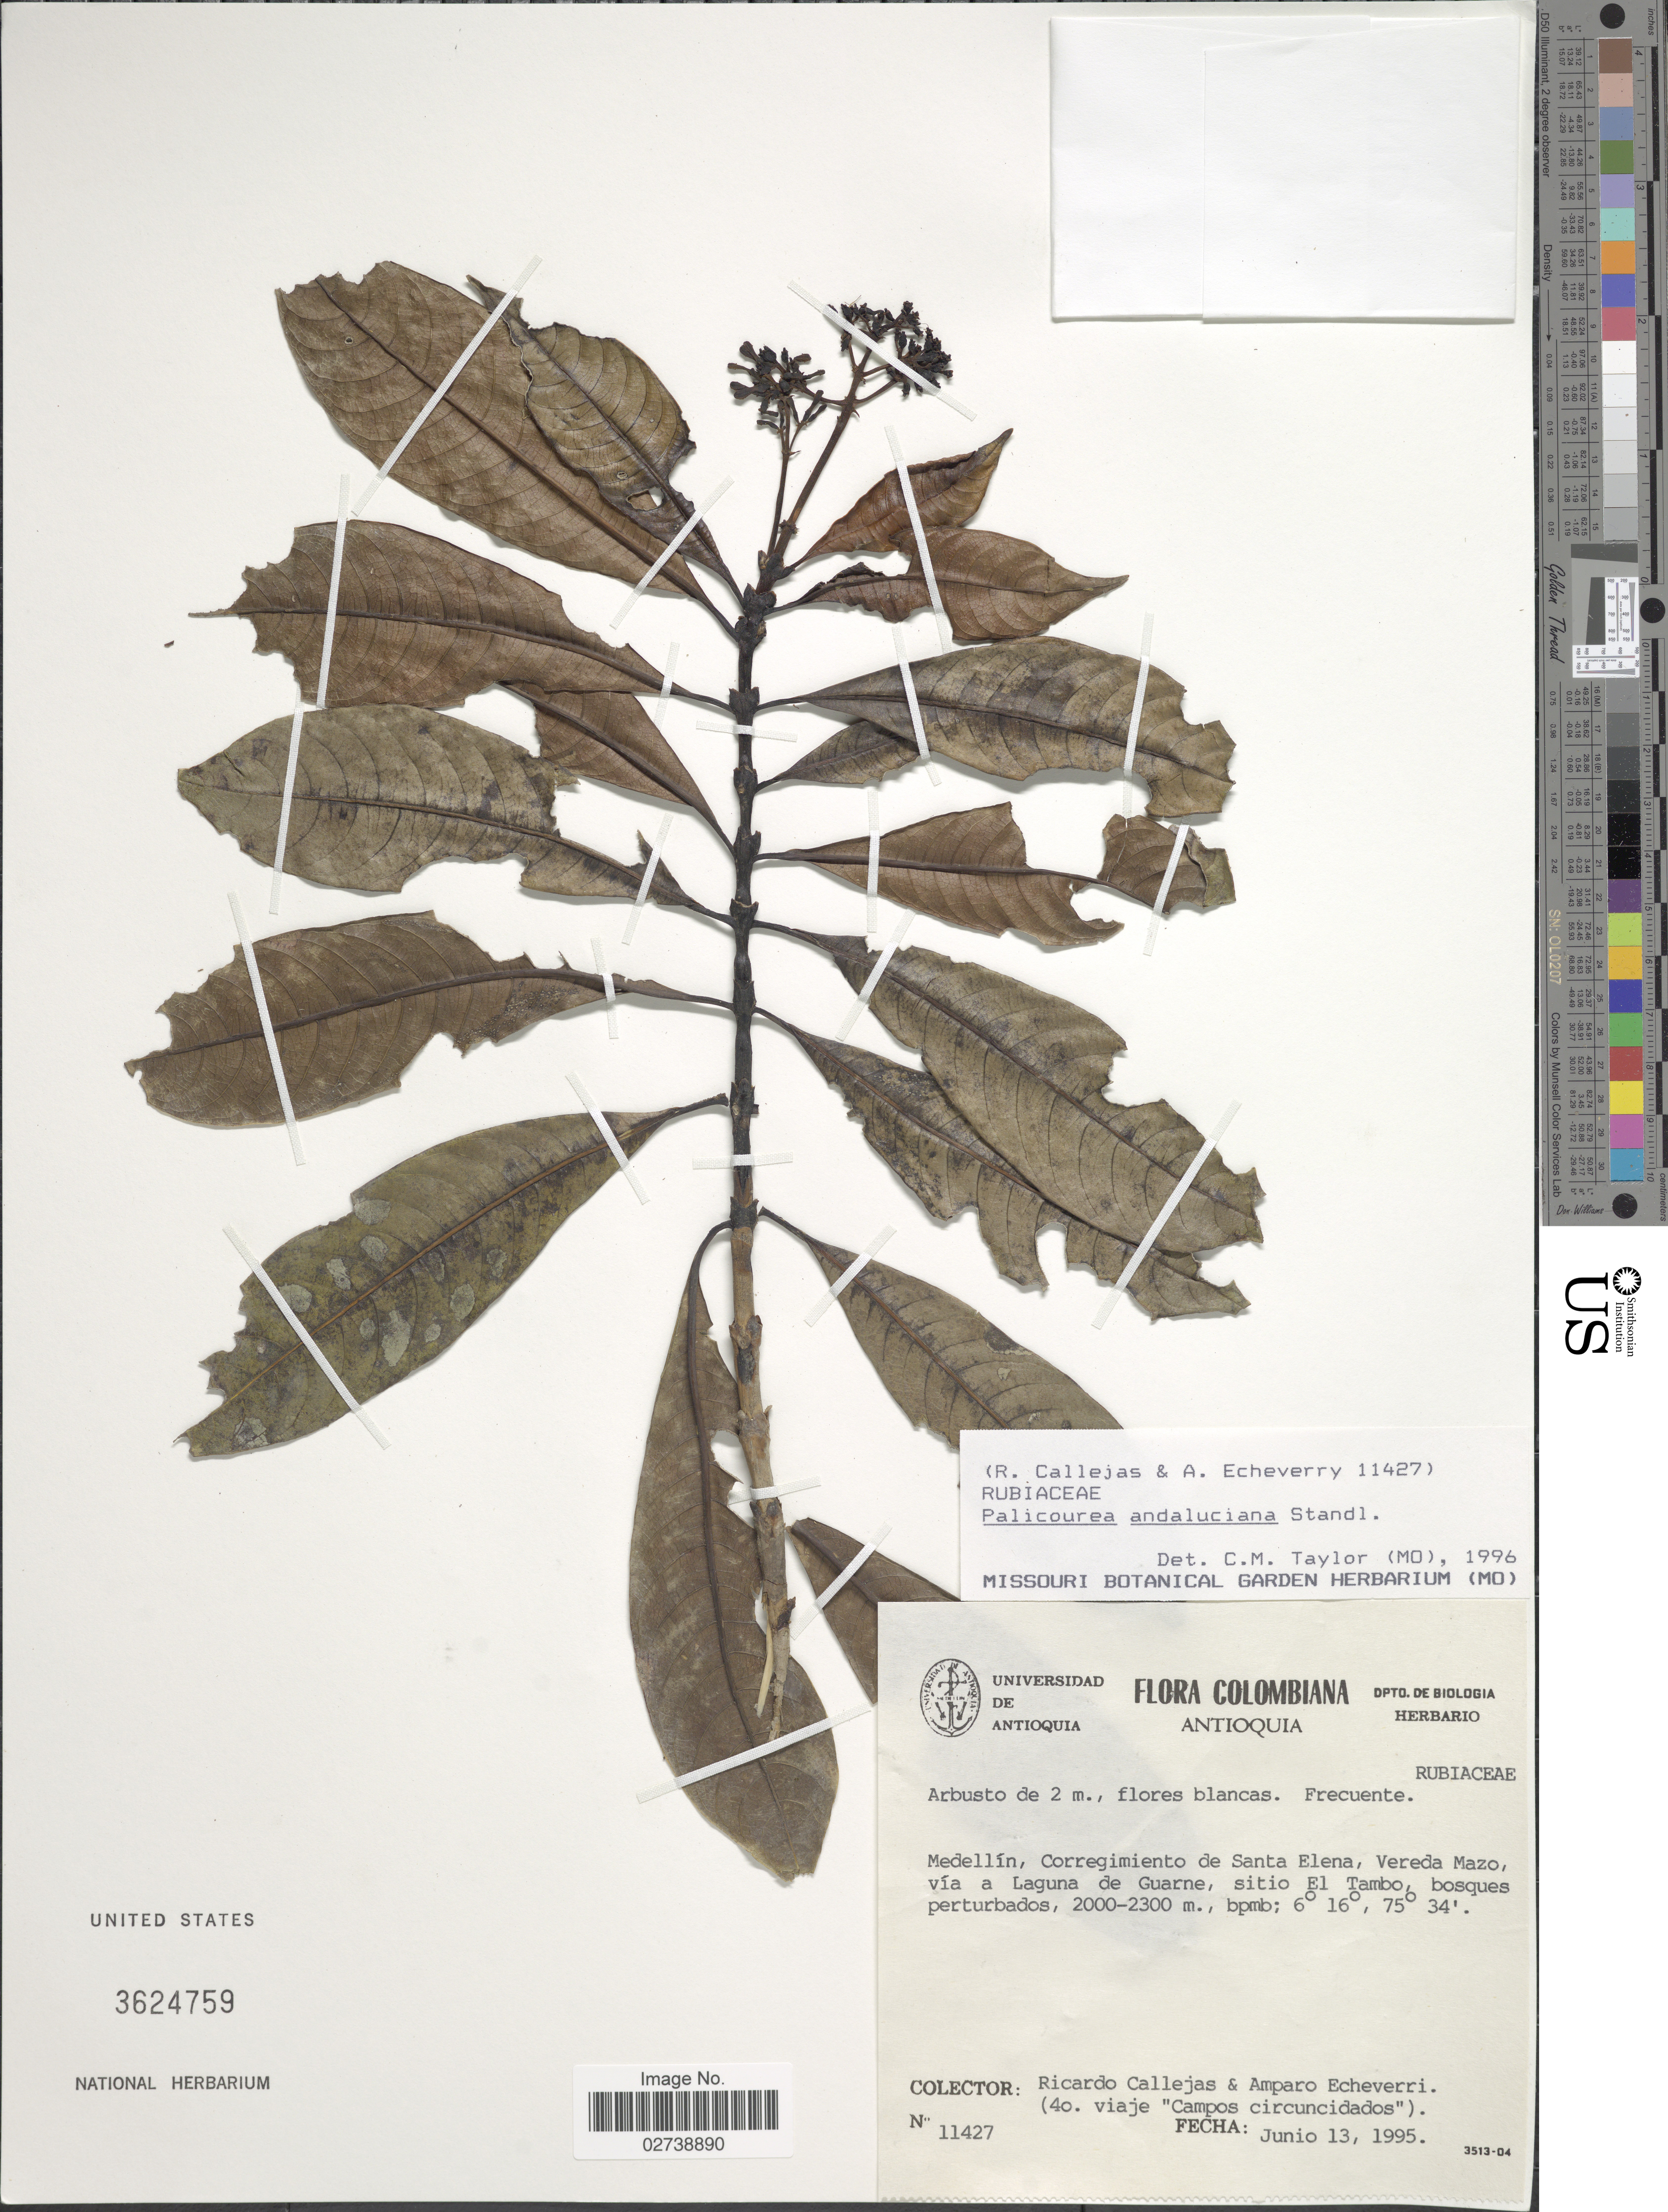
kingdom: Plantae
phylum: Tracheophyta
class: Magnoliopsida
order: Gentianales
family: Rubiaceae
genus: Palicourea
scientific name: Palicourea andaluciana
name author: Standl.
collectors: R. Callejas & A. Echeverri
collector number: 11427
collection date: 1995-06-13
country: Colombia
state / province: Antioquia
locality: Antioquia, Medellin, Corregimiento de Santa Elena, Vereda Mazo, via a Laguna de Guarne, Sitio El Tambo, bosques. perturbados.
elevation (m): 2000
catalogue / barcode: US 3624759